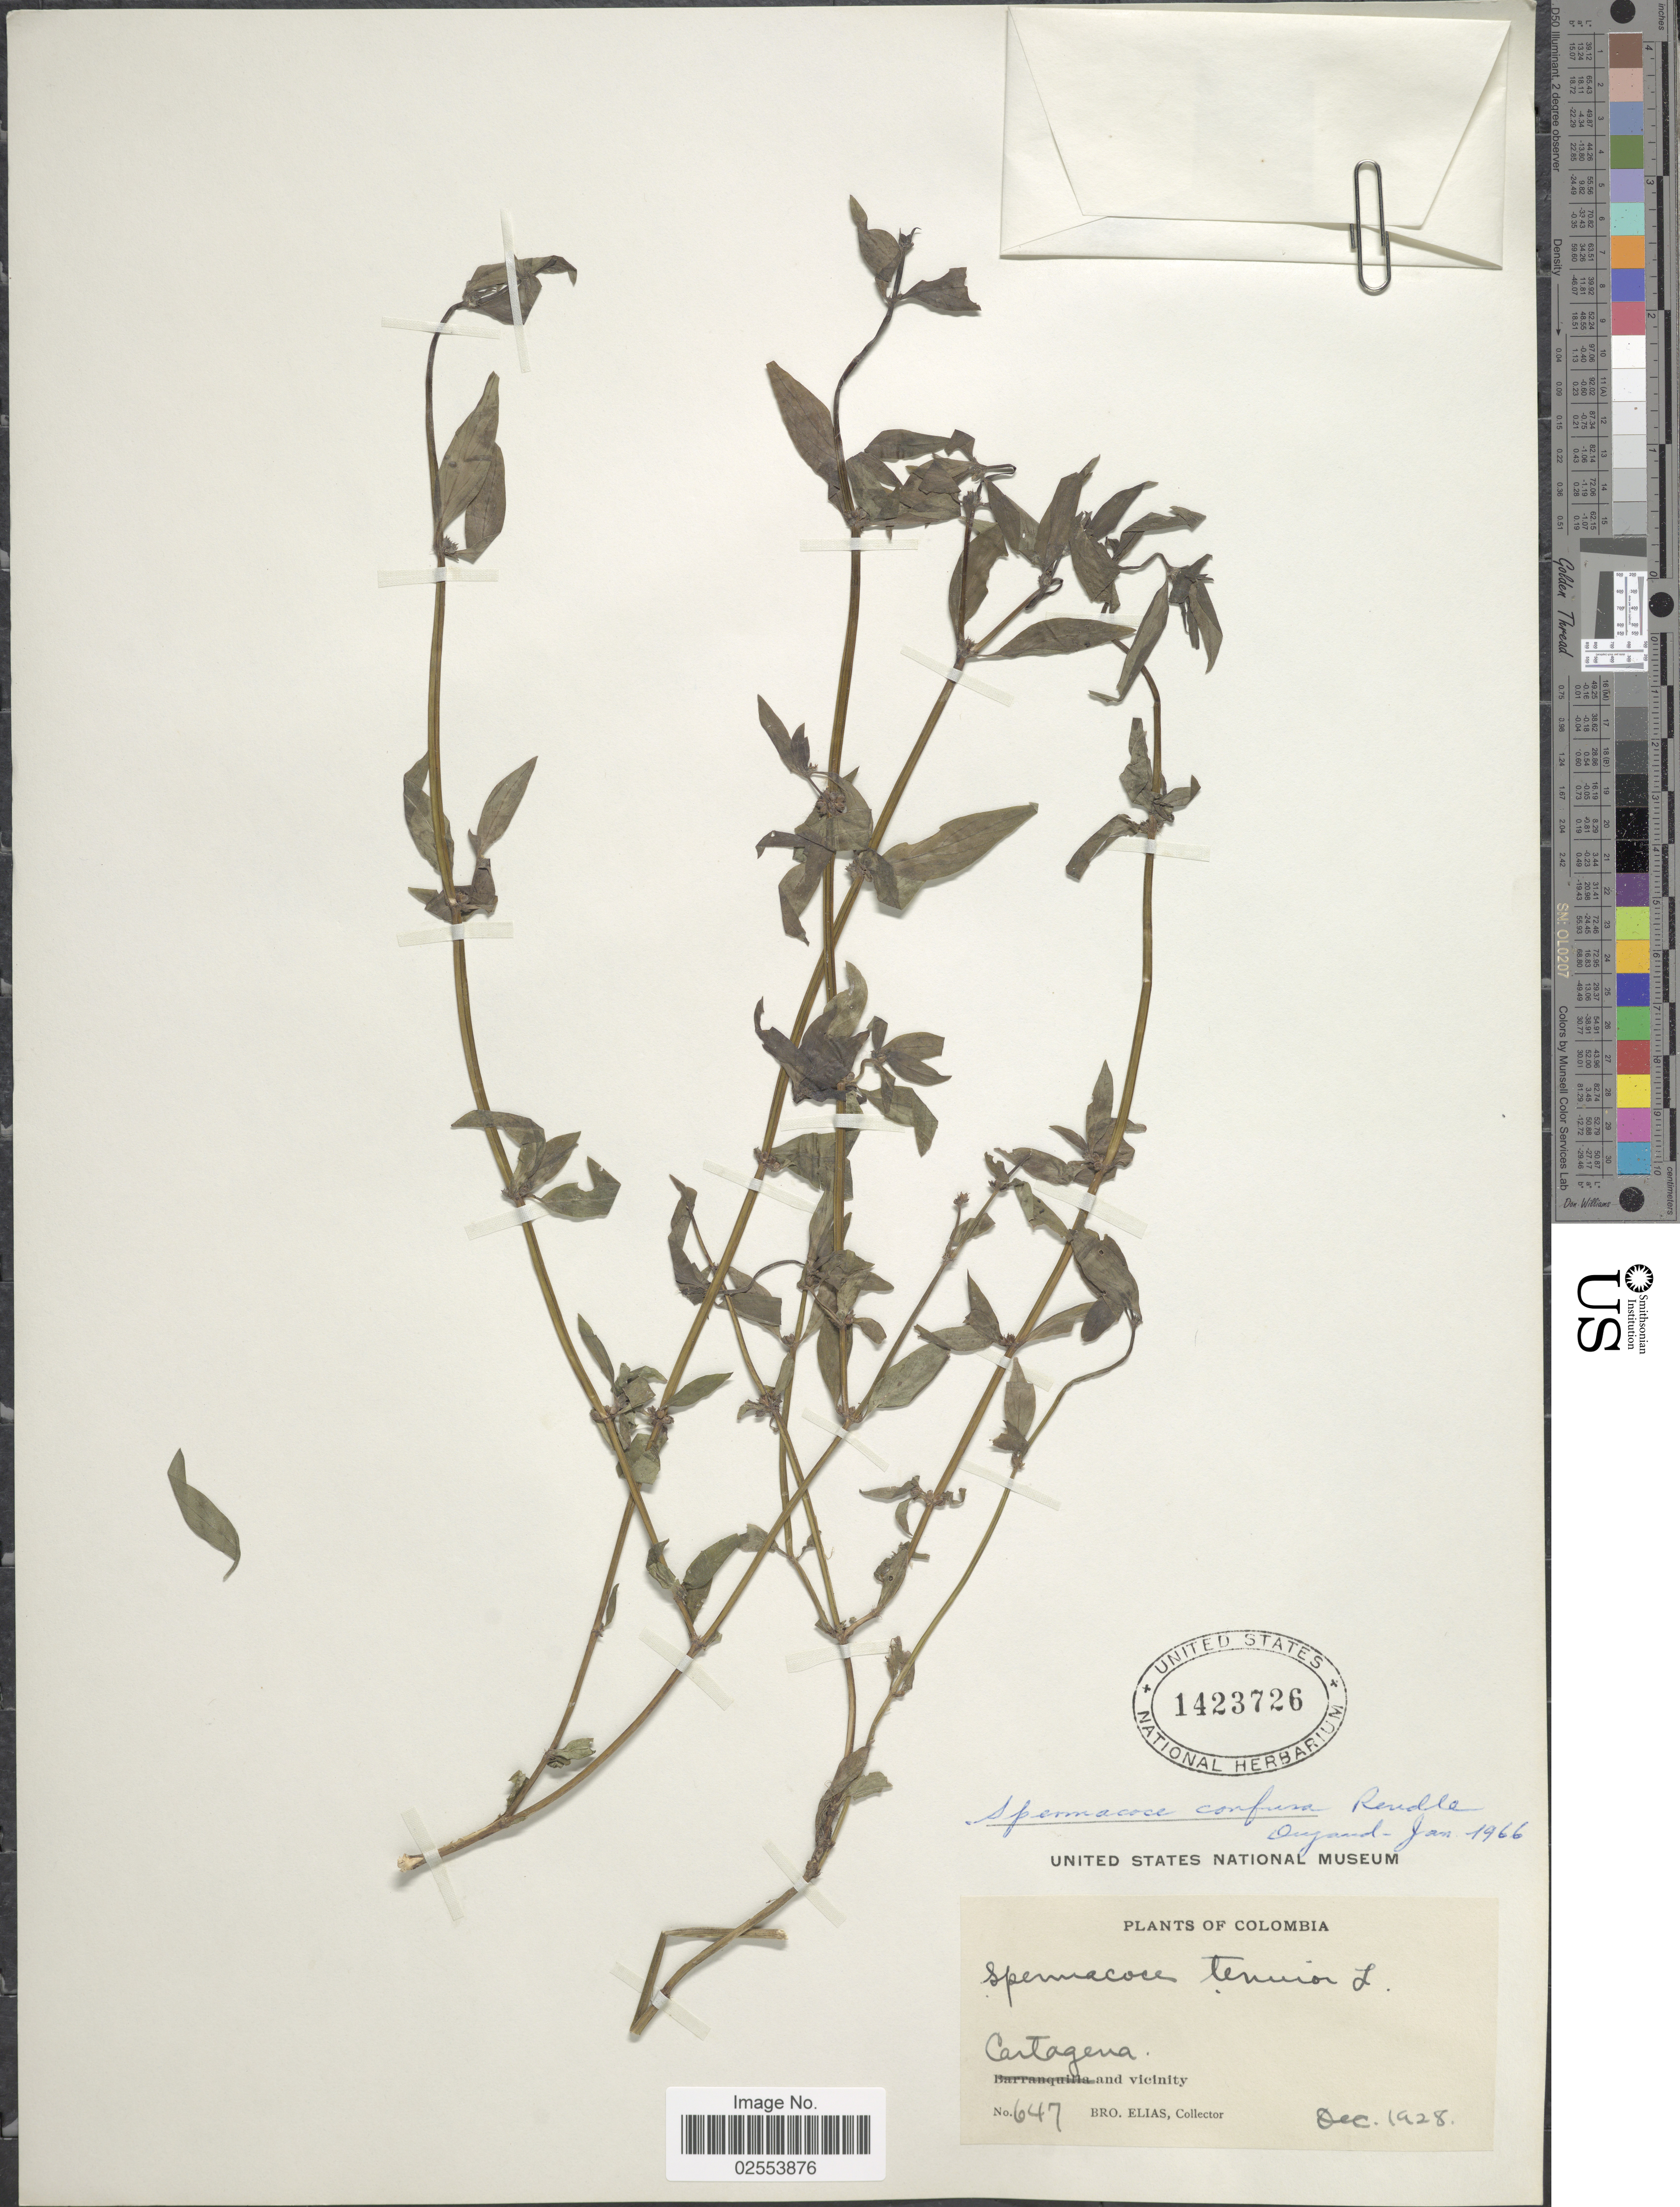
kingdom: Plantae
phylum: Tracheophyta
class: Magnoliopsida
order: Gentianales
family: Rubiaceae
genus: Spermacoce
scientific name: Spermacoce confusa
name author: Rendle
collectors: Bro. Elias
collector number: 647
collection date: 1928-12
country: Colombia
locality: Cartagena and vicinity.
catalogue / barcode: US 1423726